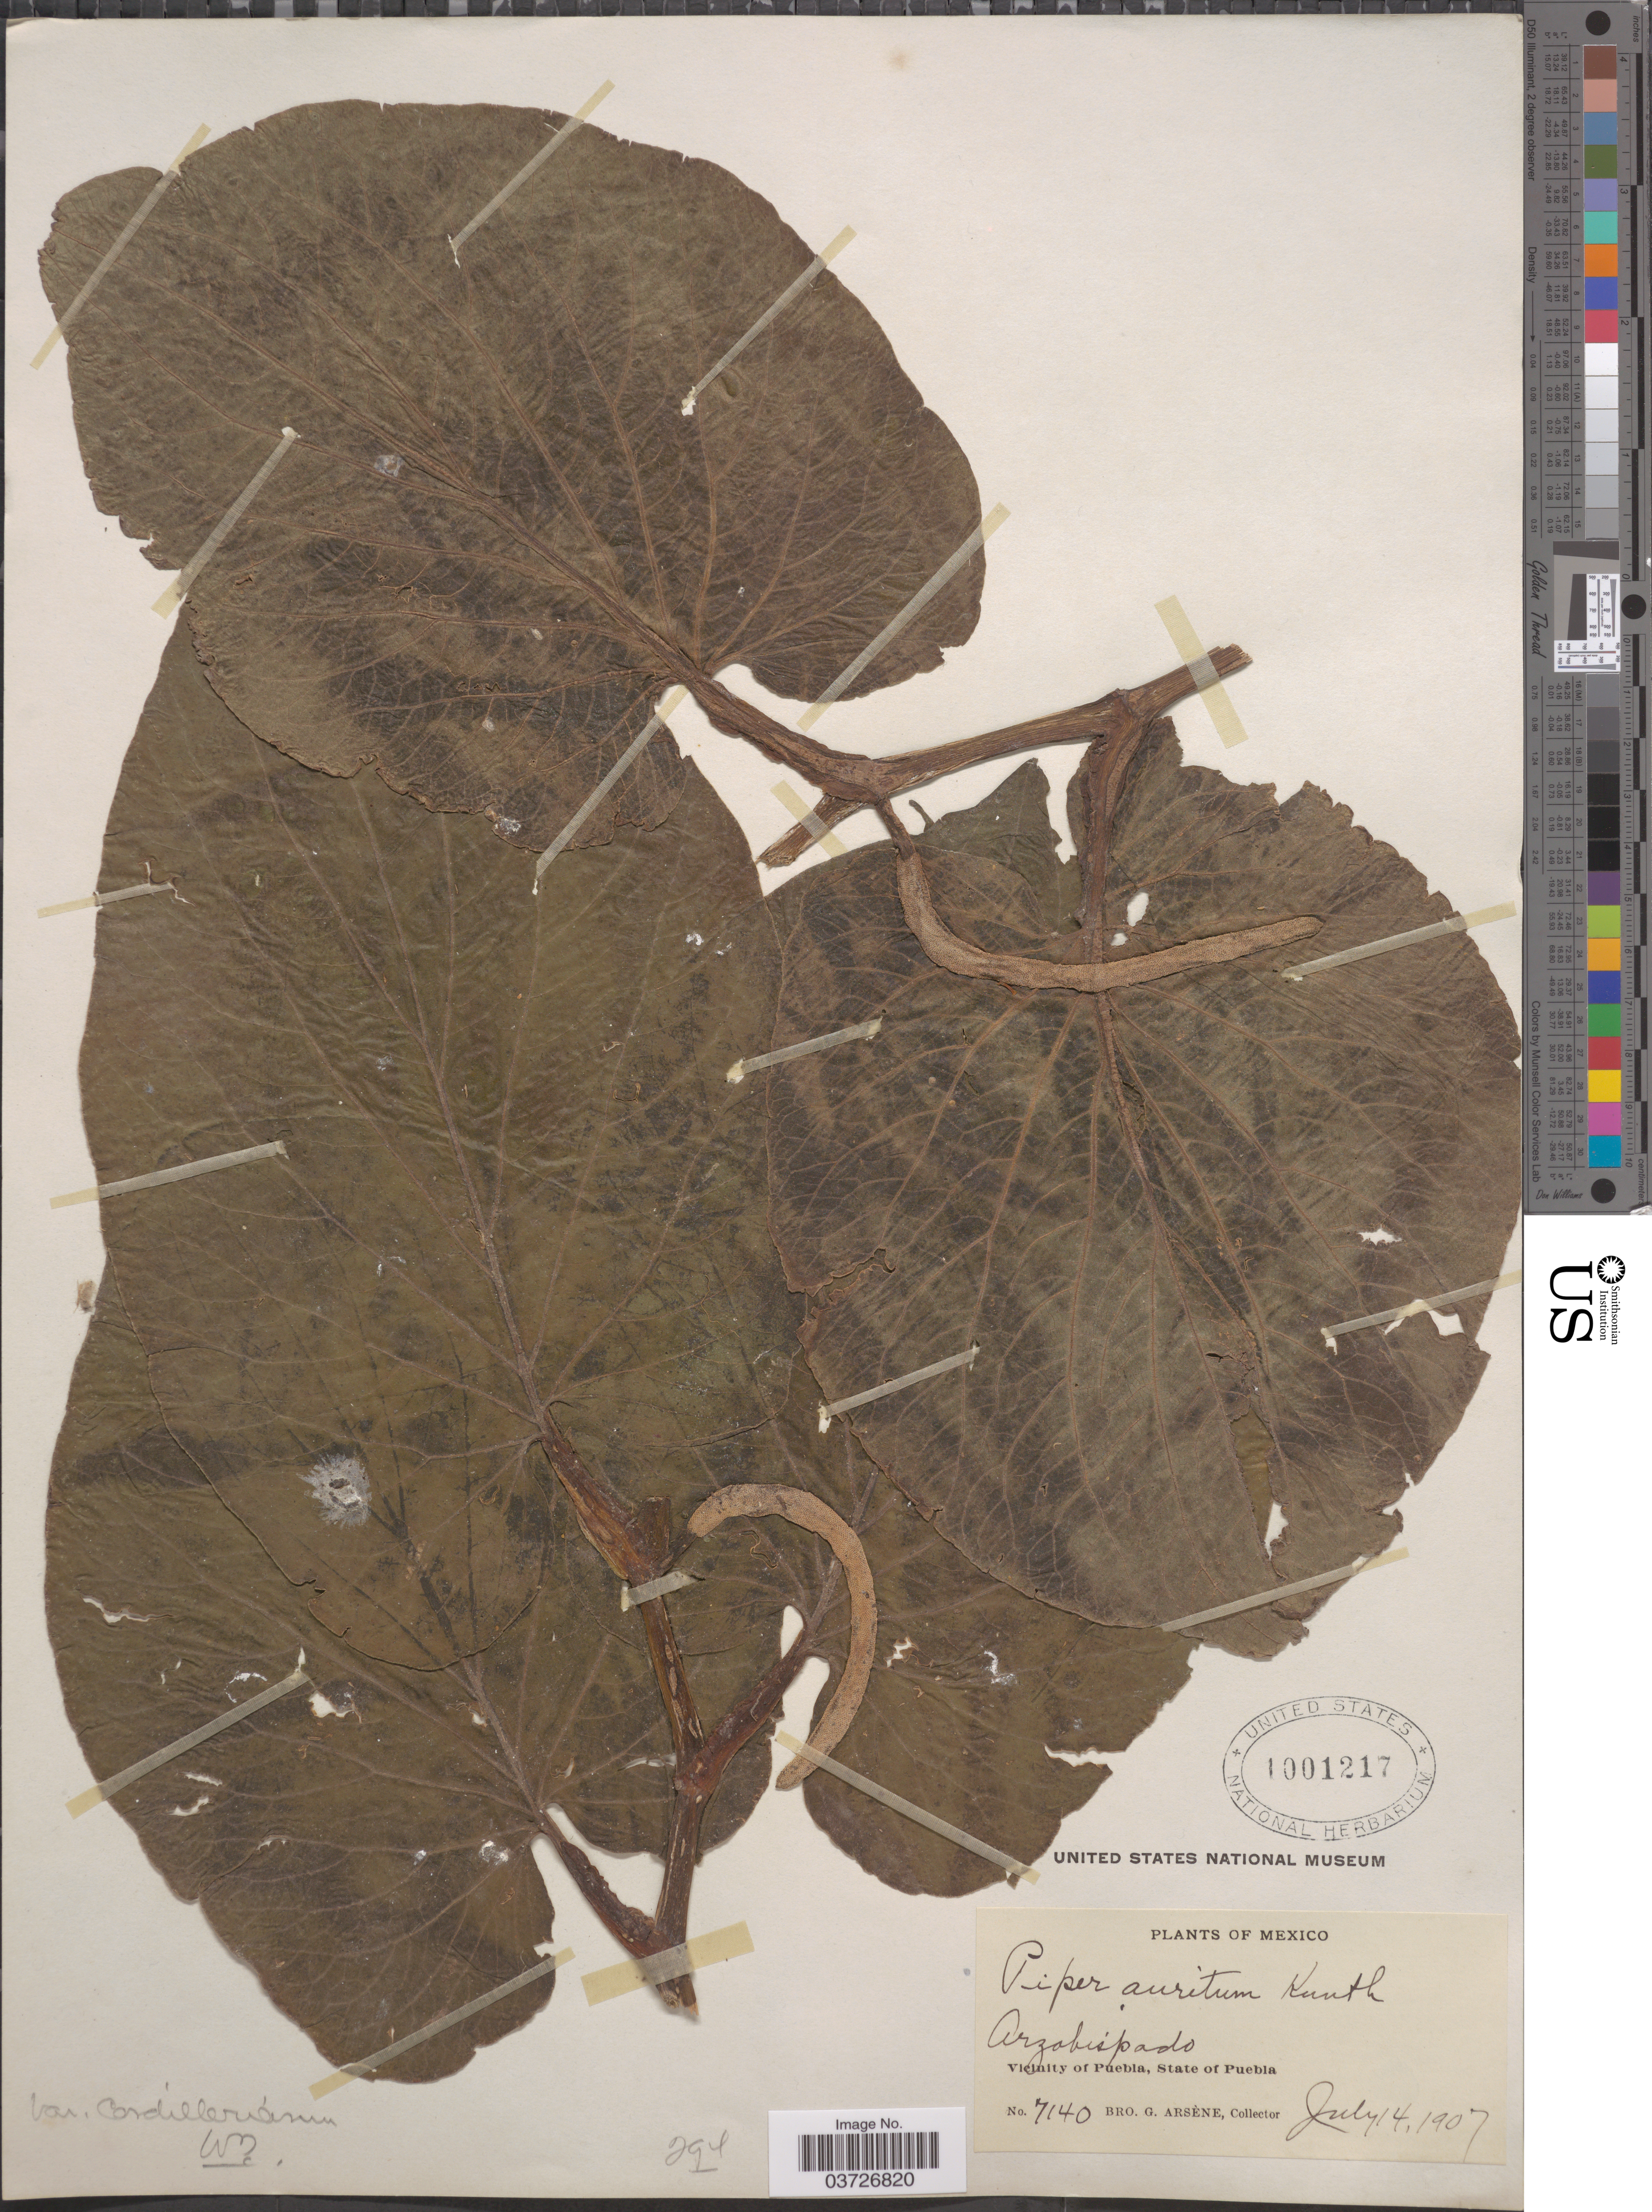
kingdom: Plantae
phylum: Tracheophyta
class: Magnoliopsida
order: Piperales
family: Piperaceae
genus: Piper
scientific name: Piper auritum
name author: Kunth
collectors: Bro. G. Arsène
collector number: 7140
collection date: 1907-07-14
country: Mexico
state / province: Puebla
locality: Vicinity of Puebla.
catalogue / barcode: US 1001217